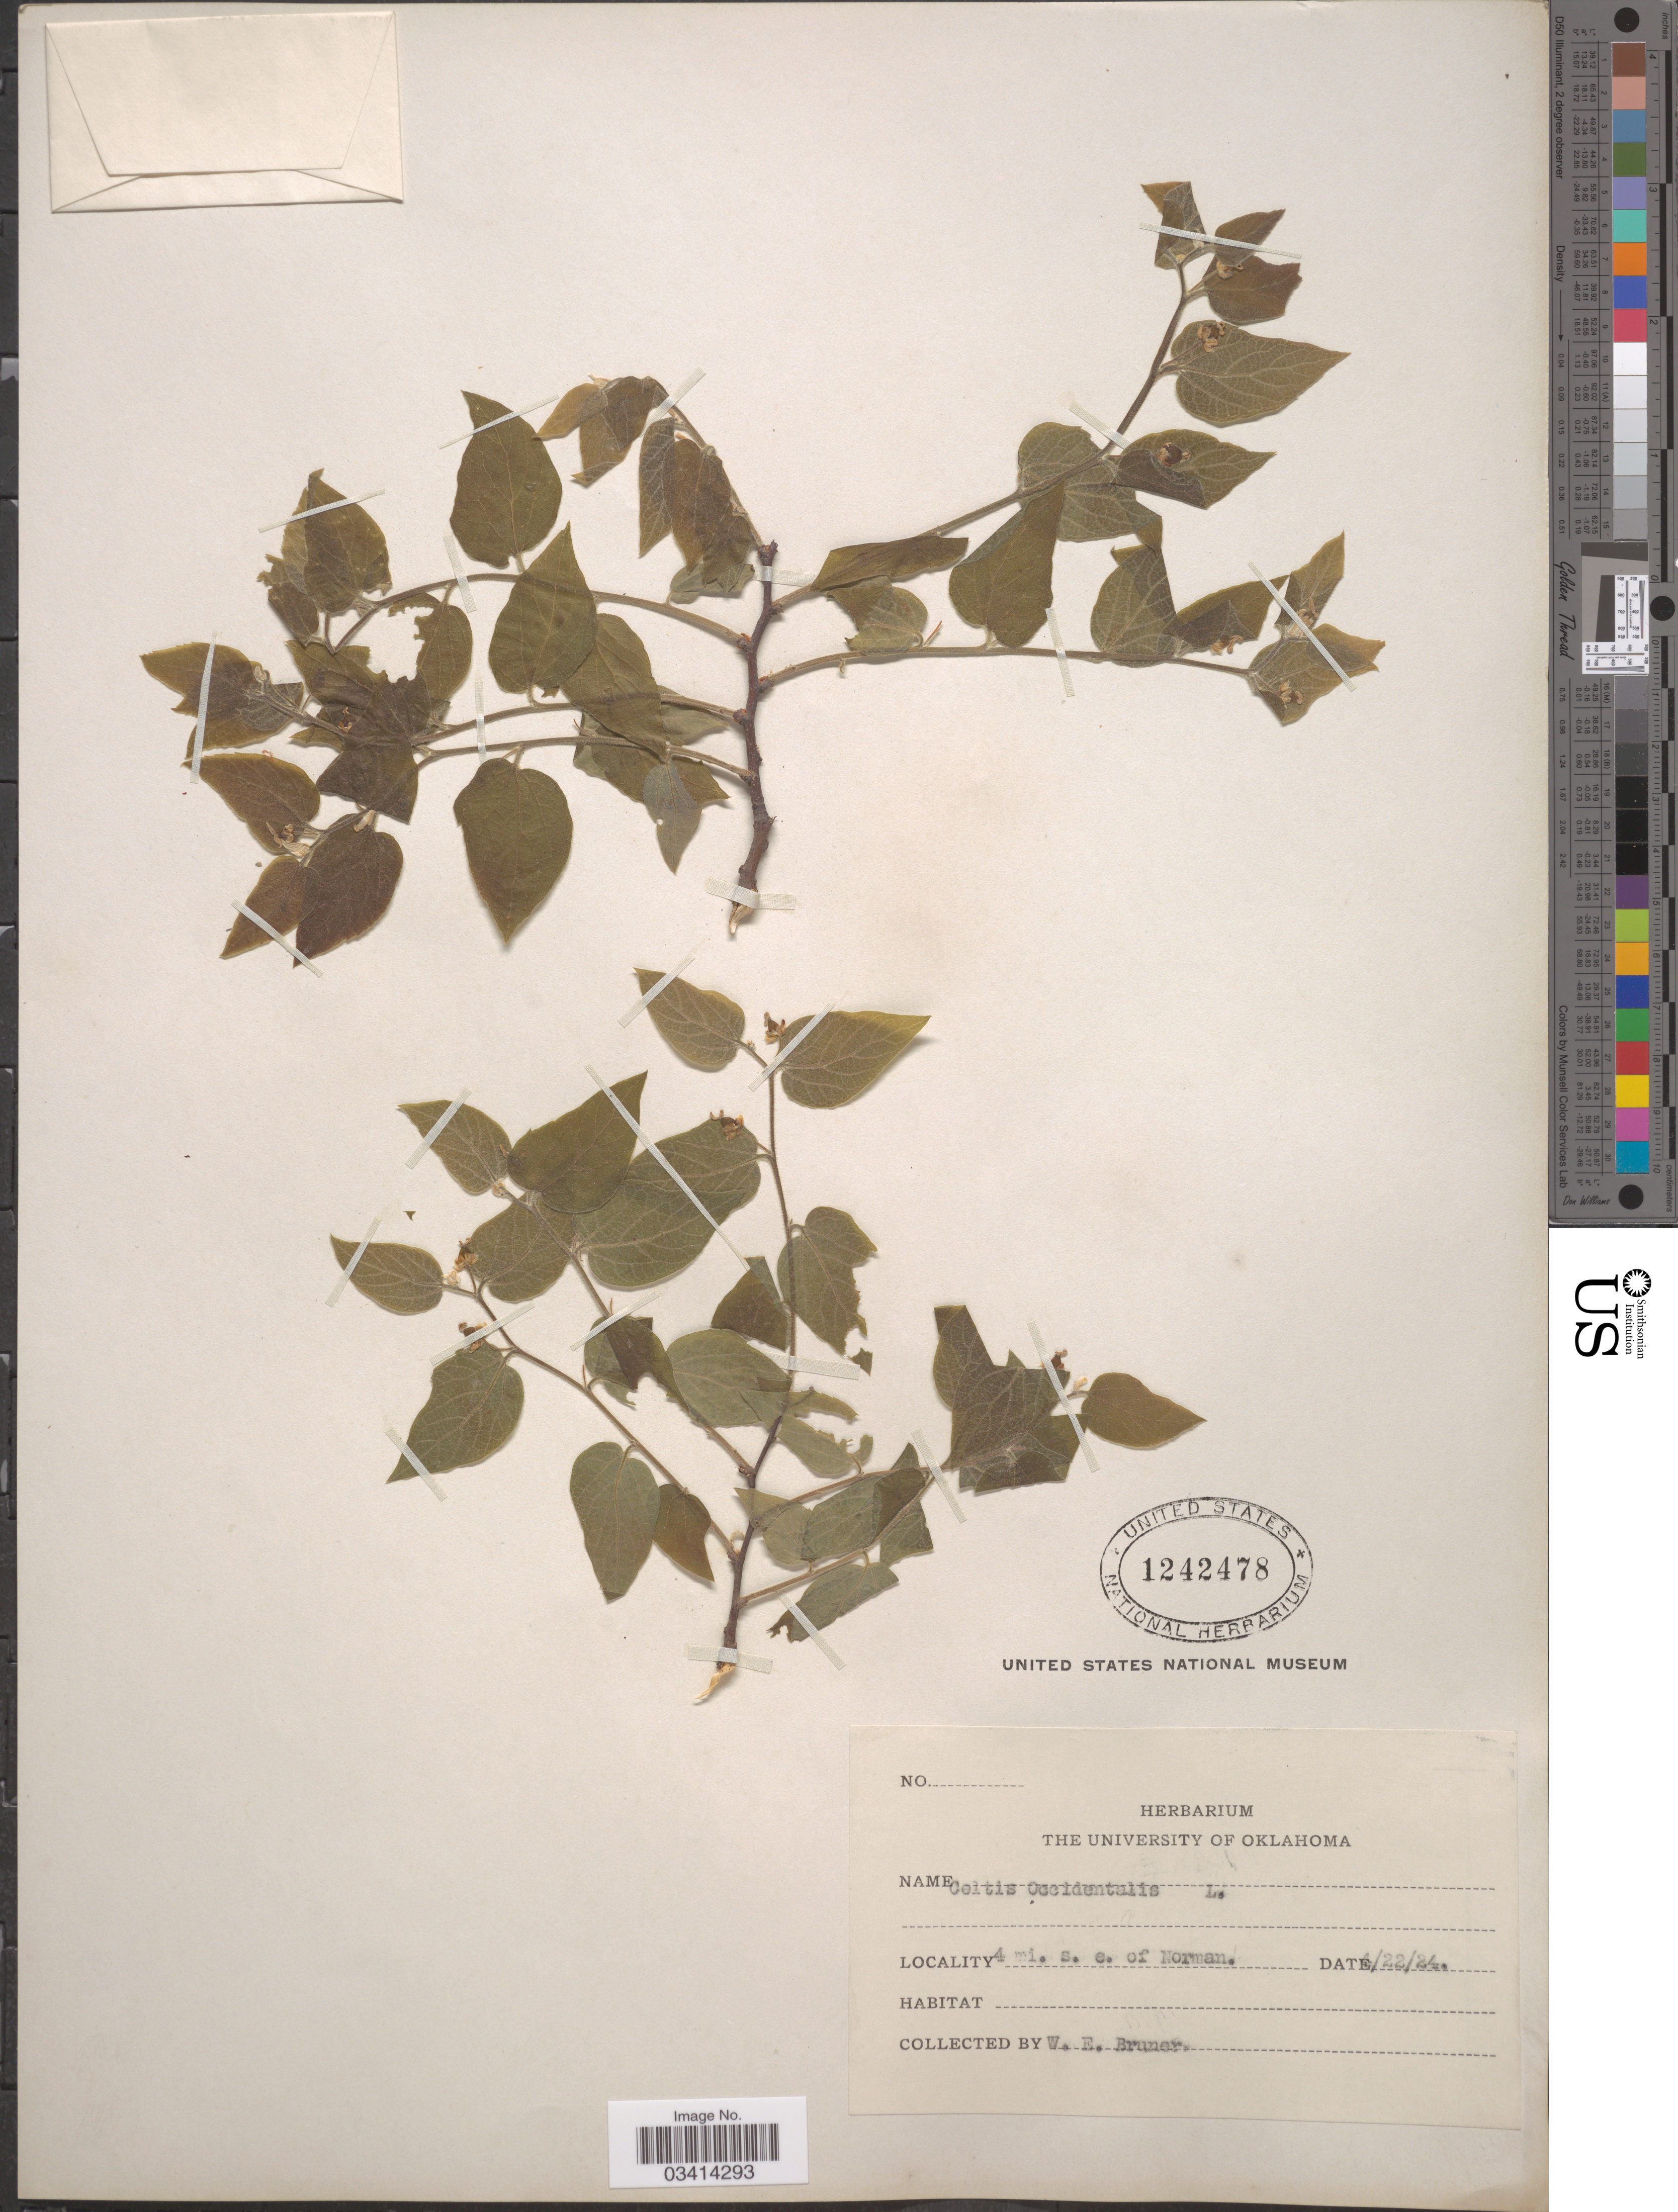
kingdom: Plantae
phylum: Tracheophyta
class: Magnoliopsida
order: Rosales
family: Cannabaceae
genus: Celtis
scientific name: Celtis reticulata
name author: Torr.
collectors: W. Bruner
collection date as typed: Transcribed d/m/y: 22/4/24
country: United States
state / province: Oklahoma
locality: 4 mi. s.e. of Norman.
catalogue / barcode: US 1242478